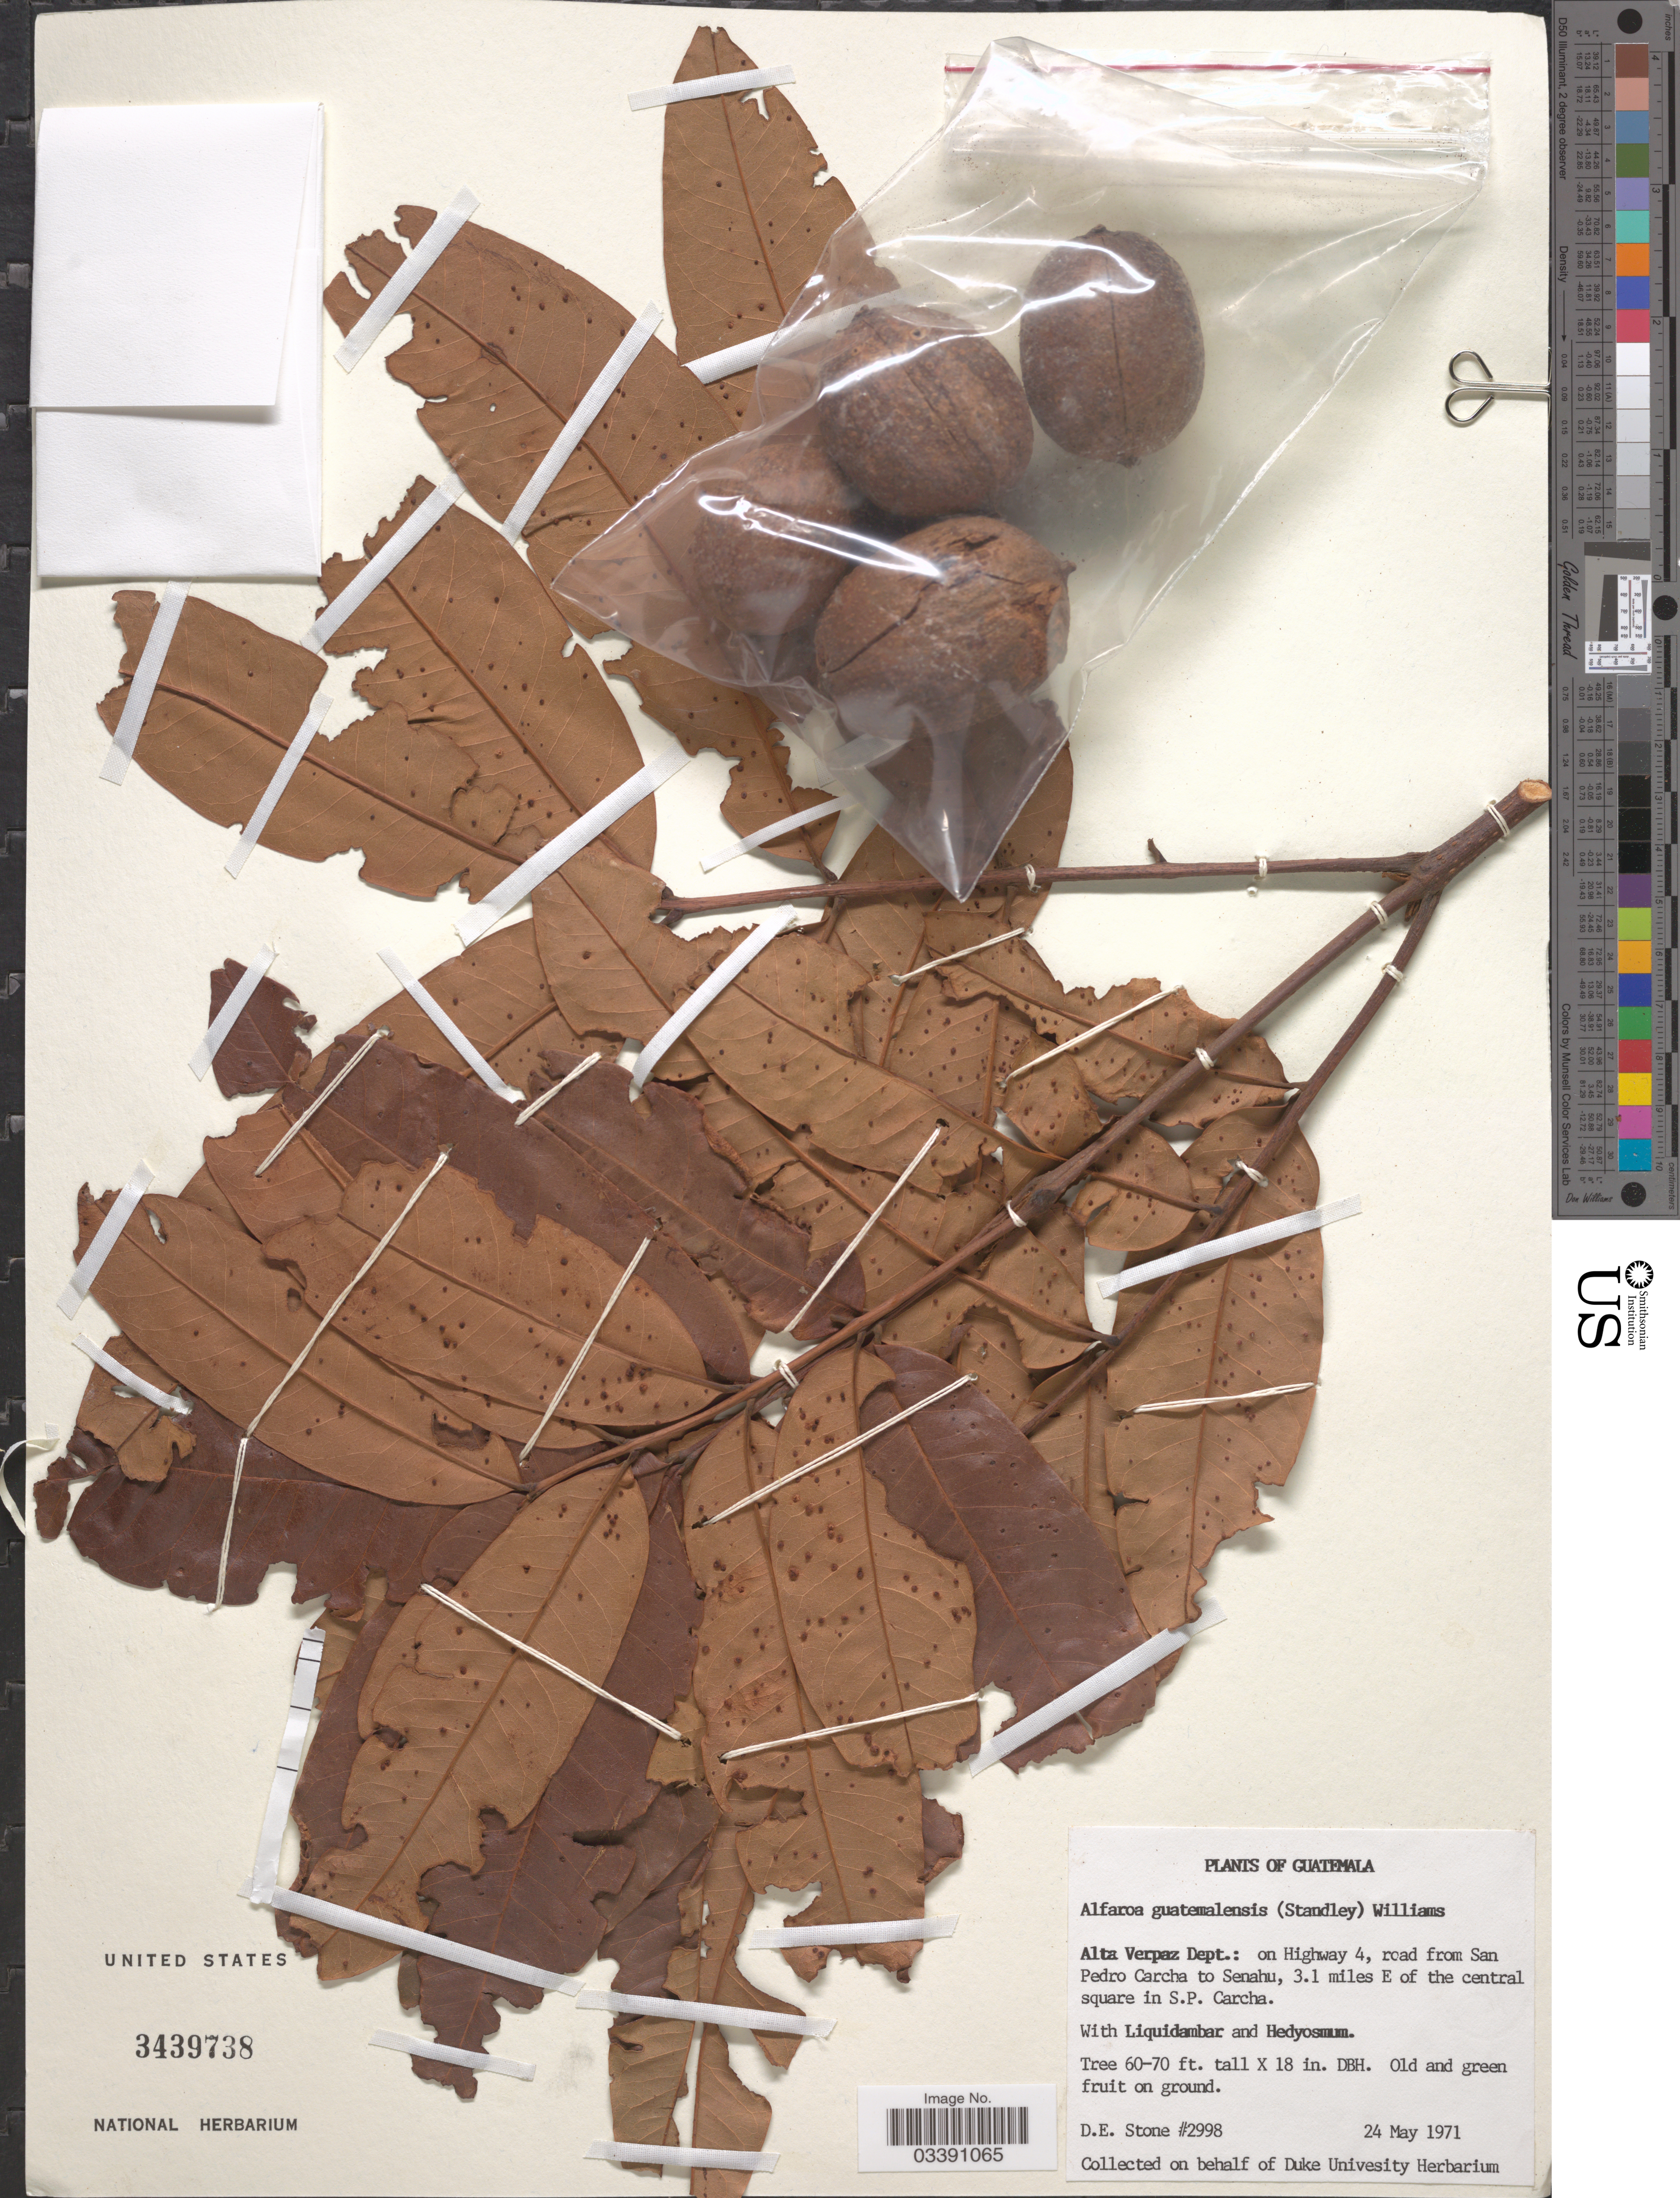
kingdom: Plantae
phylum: Tracheophyta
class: Magnoliopsida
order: Fagales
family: Juglandaceae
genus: Alfaroa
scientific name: Alfaroa guatemalensis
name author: (Standl.) L.O. Williams & Ant. Molina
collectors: D. E. Stone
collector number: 2998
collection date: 1971-05-24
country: Guatemala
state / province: Alta Verapaz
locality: Alta Verapaz Dept.: on Highway 4, road fom San Pedro Carcha to Senahu, 3.1 miles E of the central square in S.P. Carcha.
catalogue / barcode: US 3439738